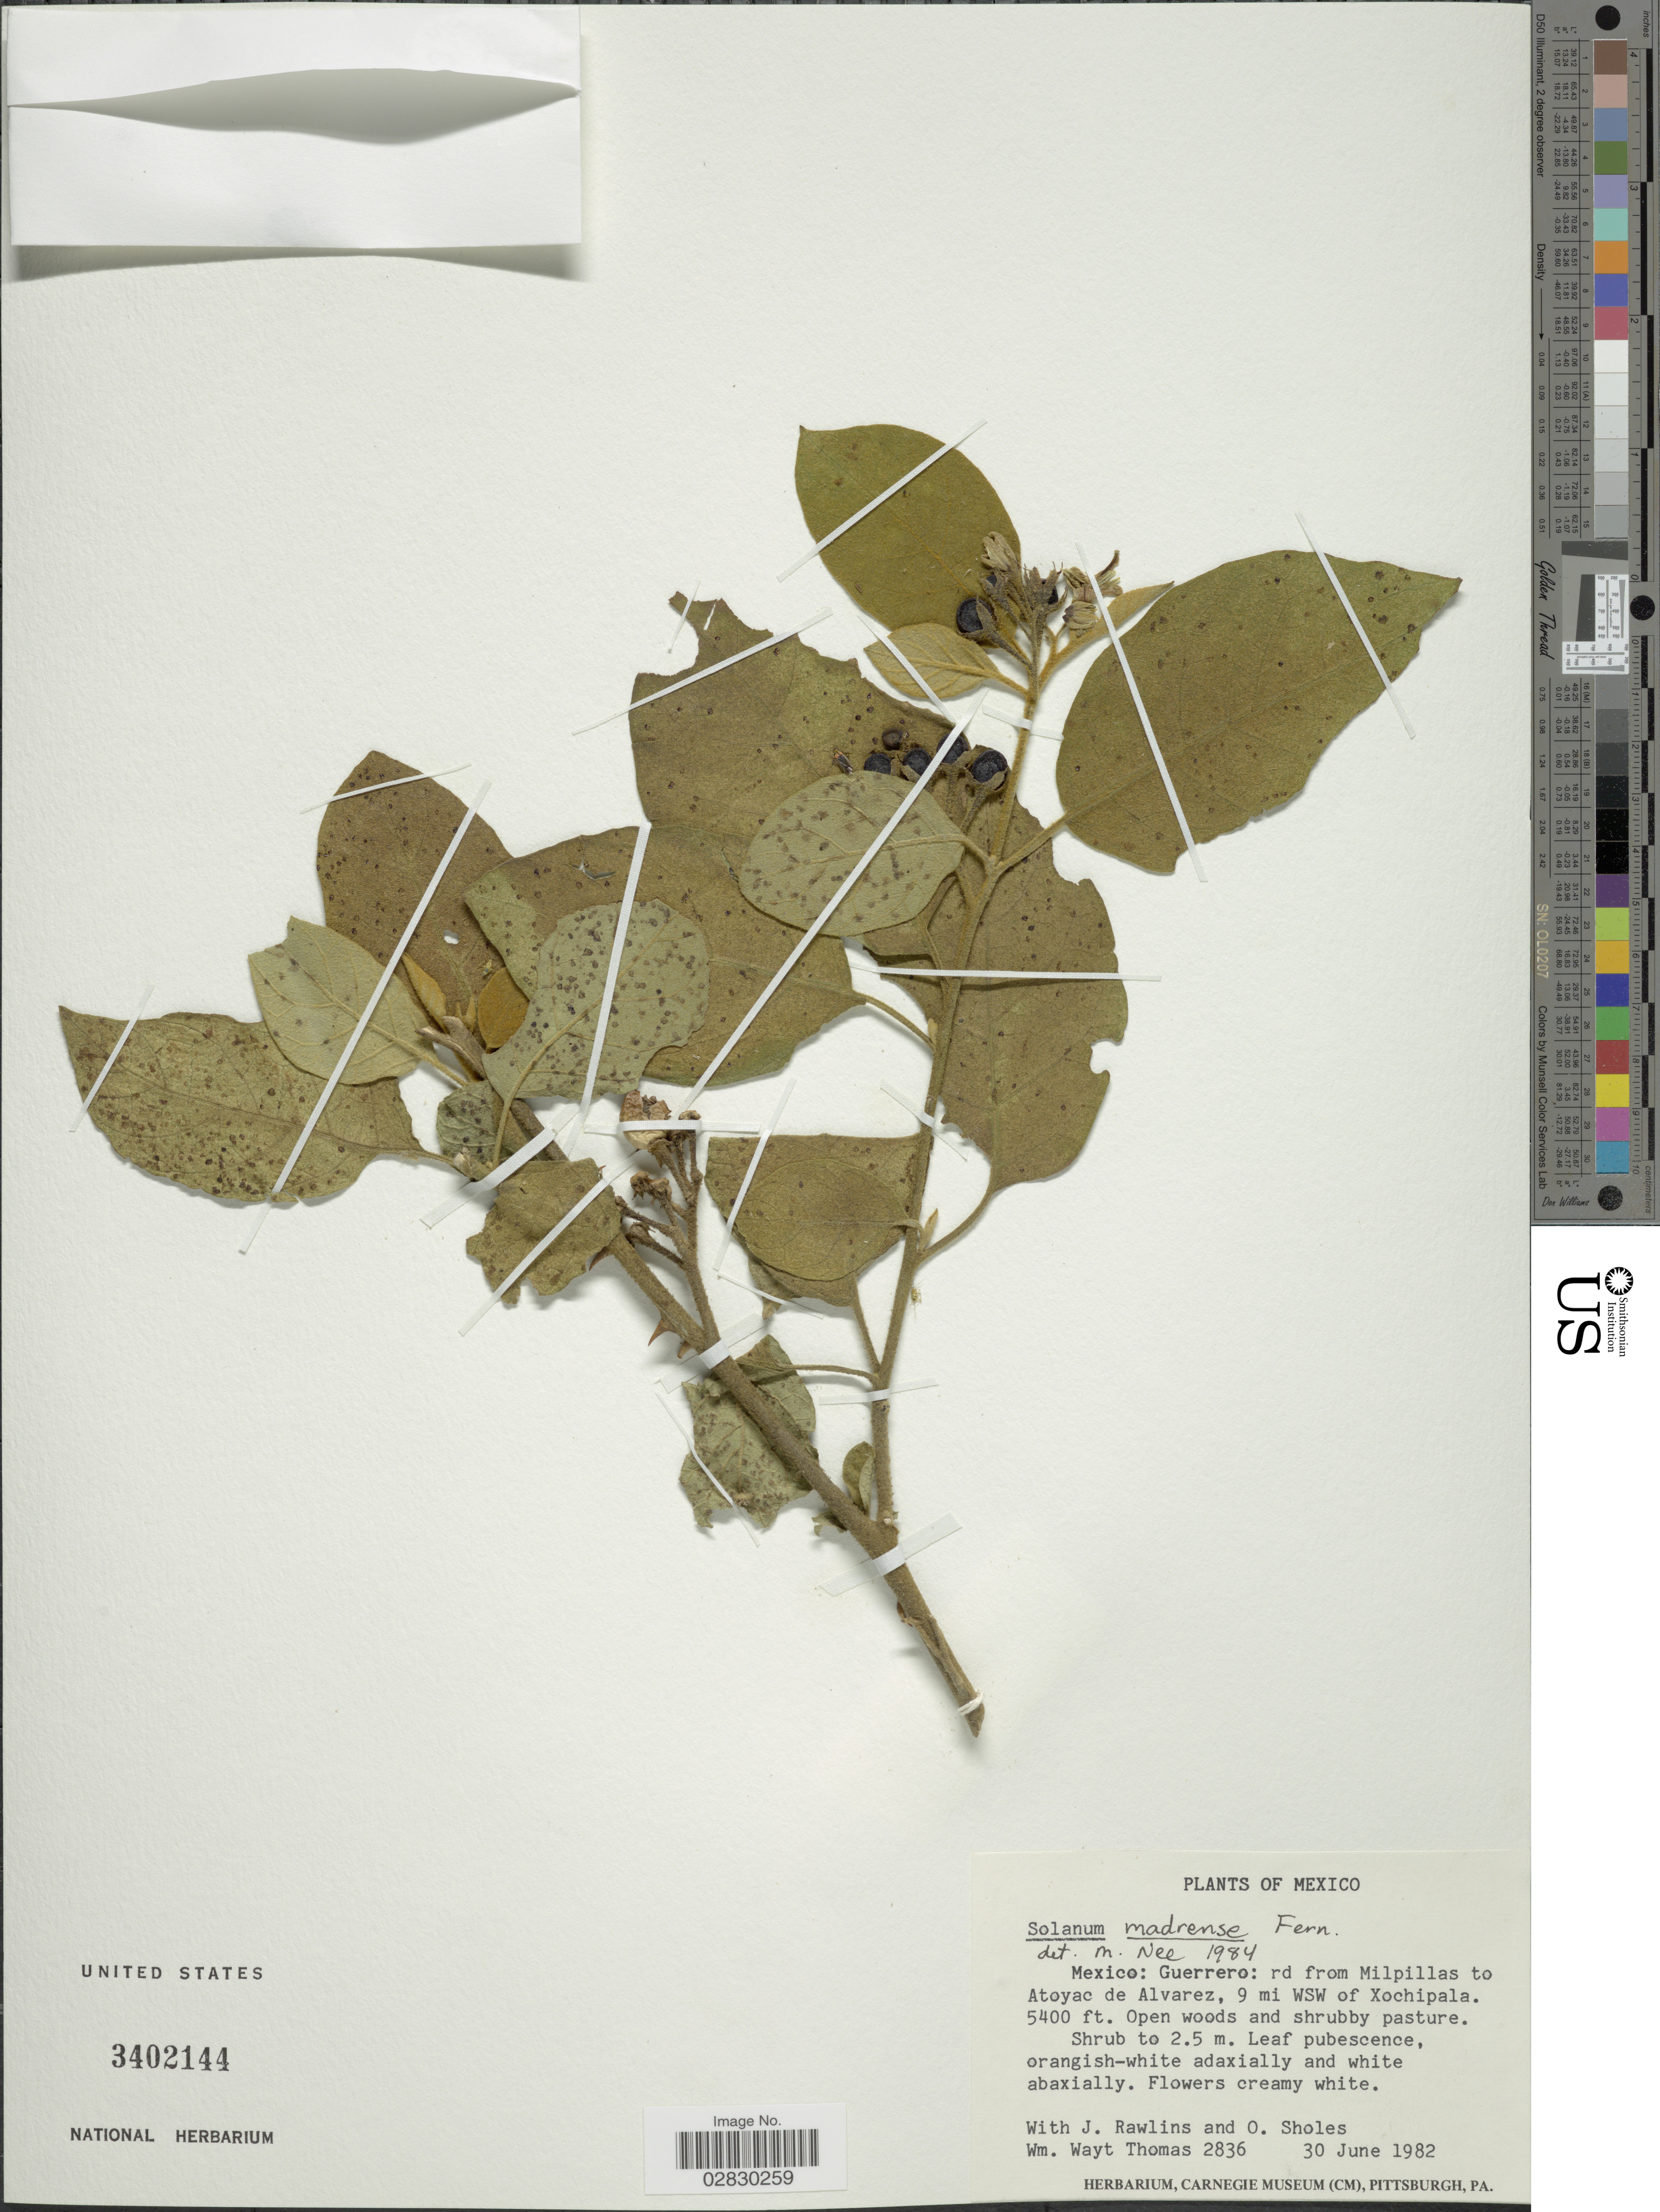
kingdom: Plantae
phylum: Tracheophyta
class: Magnoliopsida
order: Solanales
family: Solanaceae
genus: Solanum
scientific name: Solanum madrense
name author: Fernald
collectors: J. Rawlins, O. Sholes & W. W. Thomas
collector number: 2836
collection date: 1982-06-30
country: Mexico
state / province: Guerrero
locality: Rd from Milpillas to Atoyac de Alvarez, 9 mi WSW of Xochipala.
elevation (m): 1646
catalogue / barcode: US 3402144